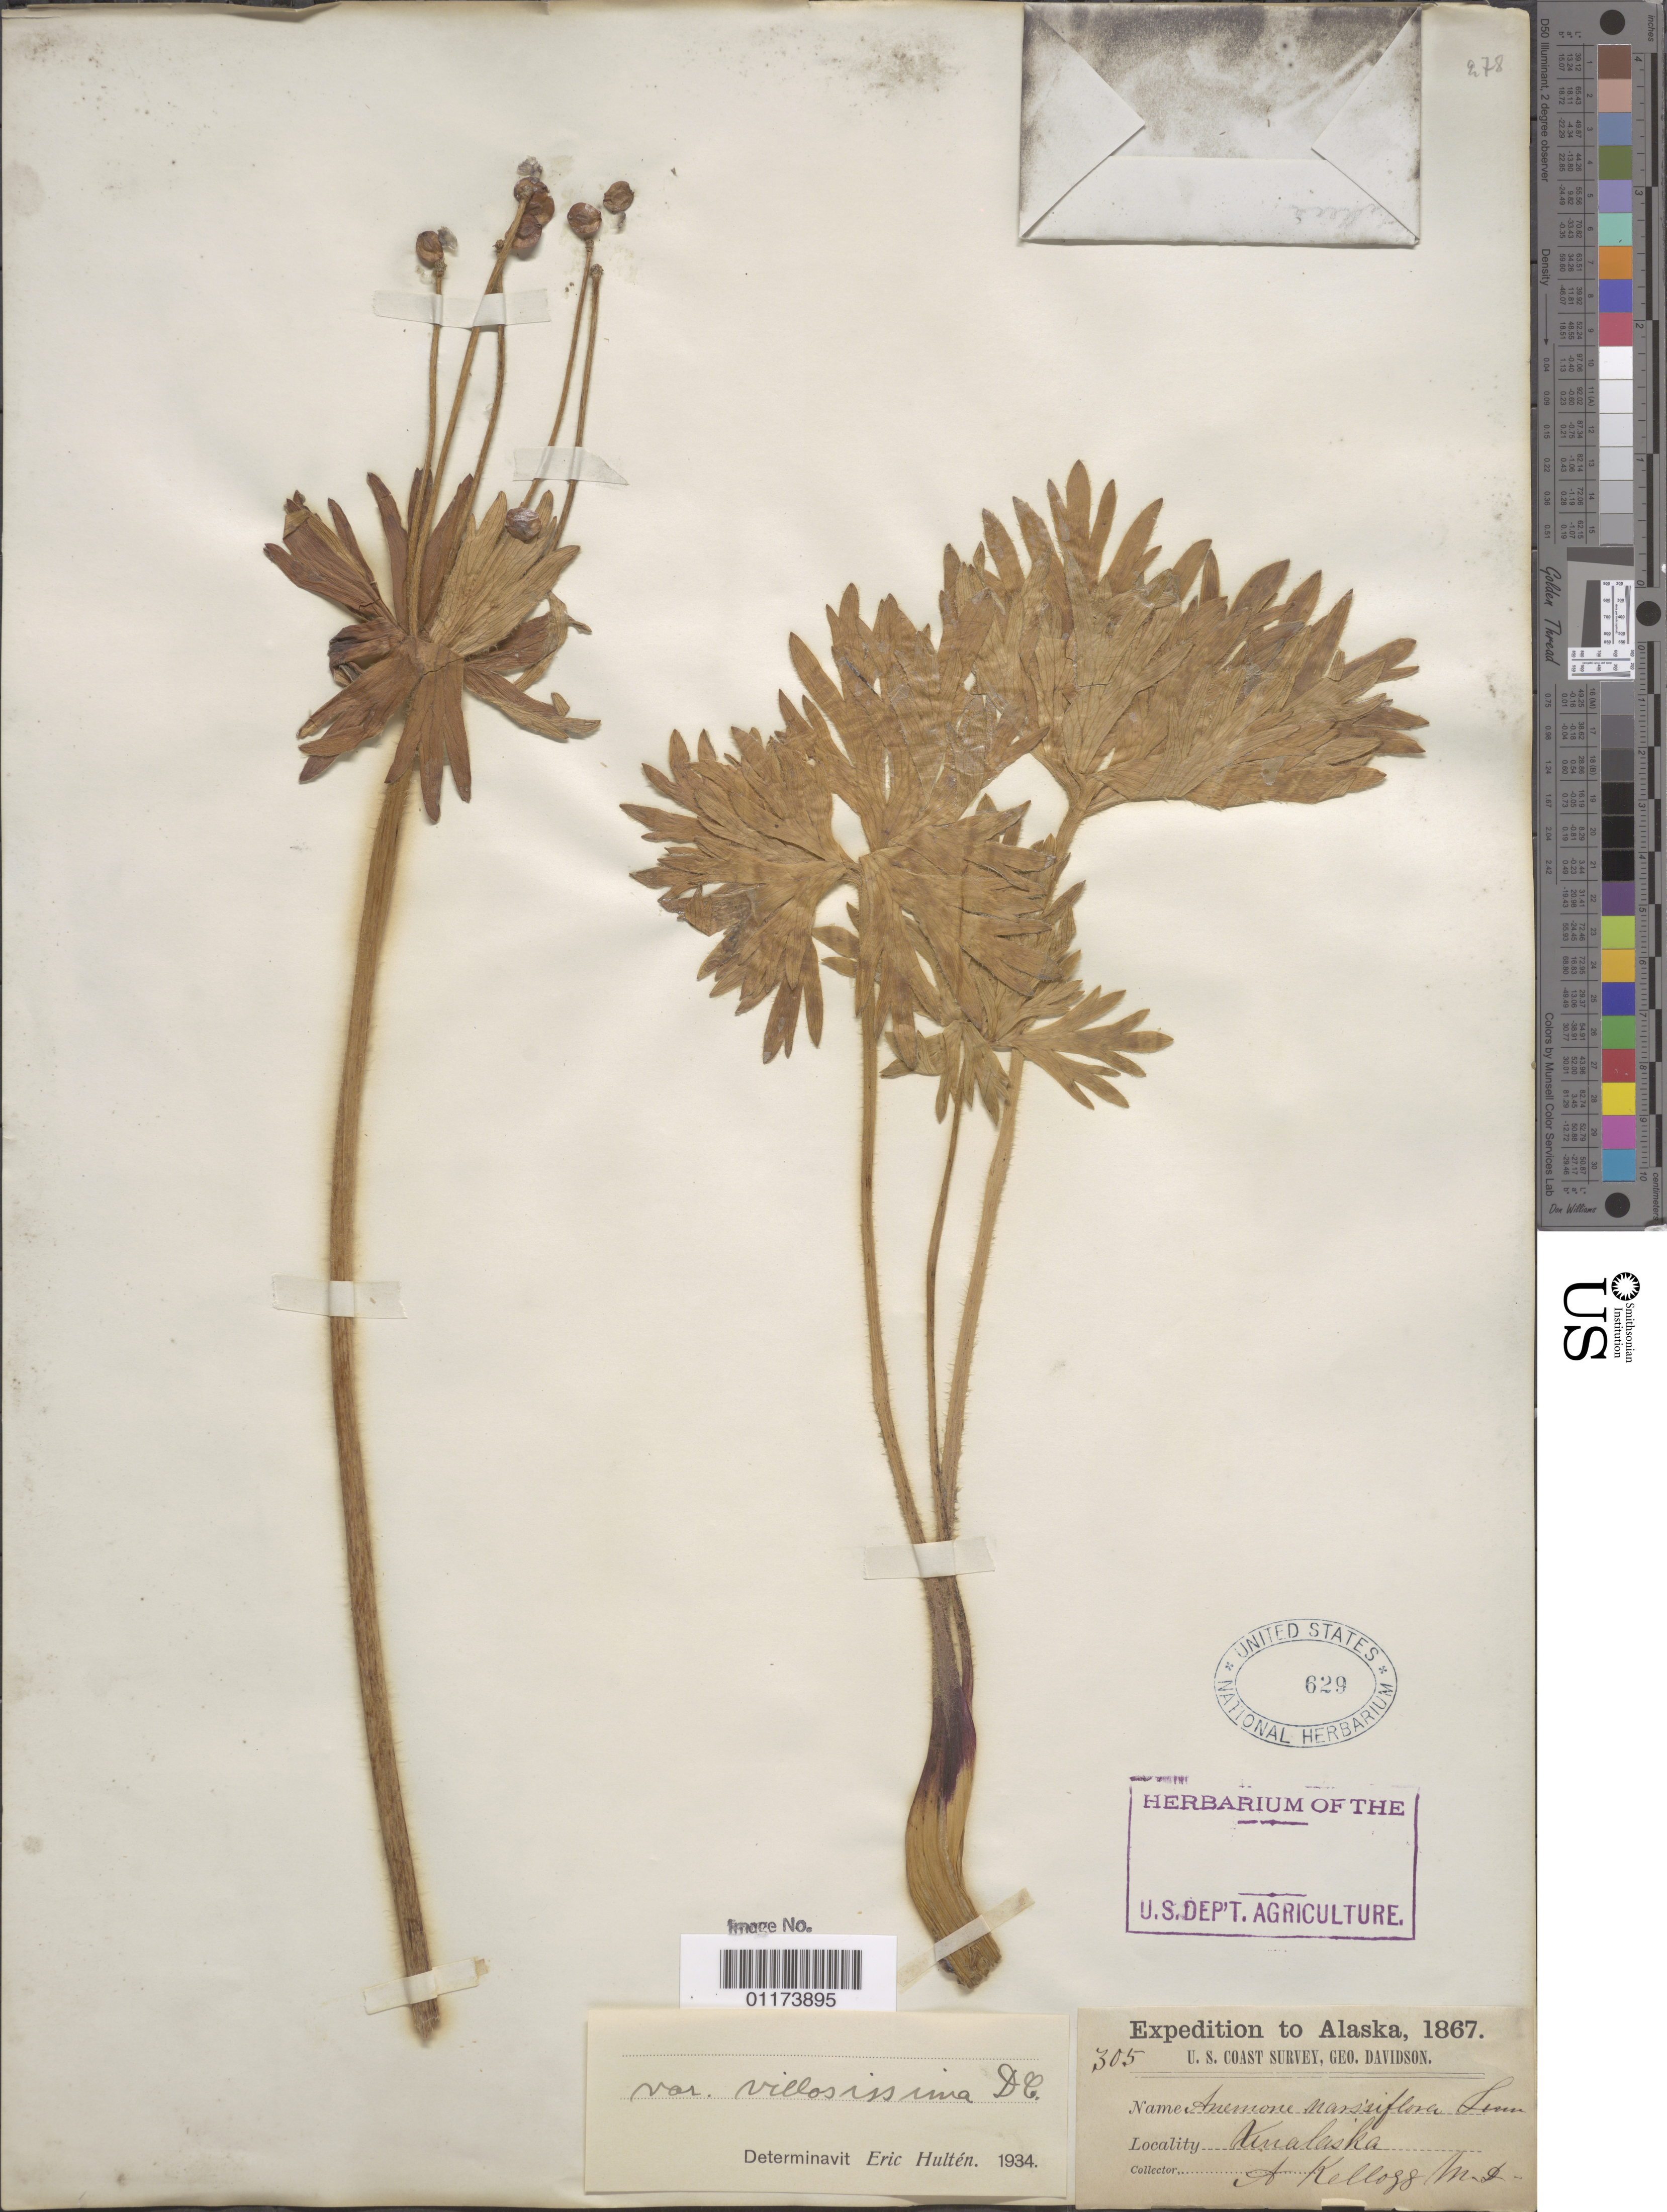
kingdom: Plantae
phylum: Tracheophyta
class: Magnoliopsida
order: Ranunculales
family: Ranunculaceae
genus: Anemone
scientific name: Anemone narcissiflora var. villosissima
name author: DC.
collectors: A. Kellogg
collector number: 305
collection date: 1867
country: United States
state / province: Alaska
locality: Unalaska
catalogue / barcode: US 629